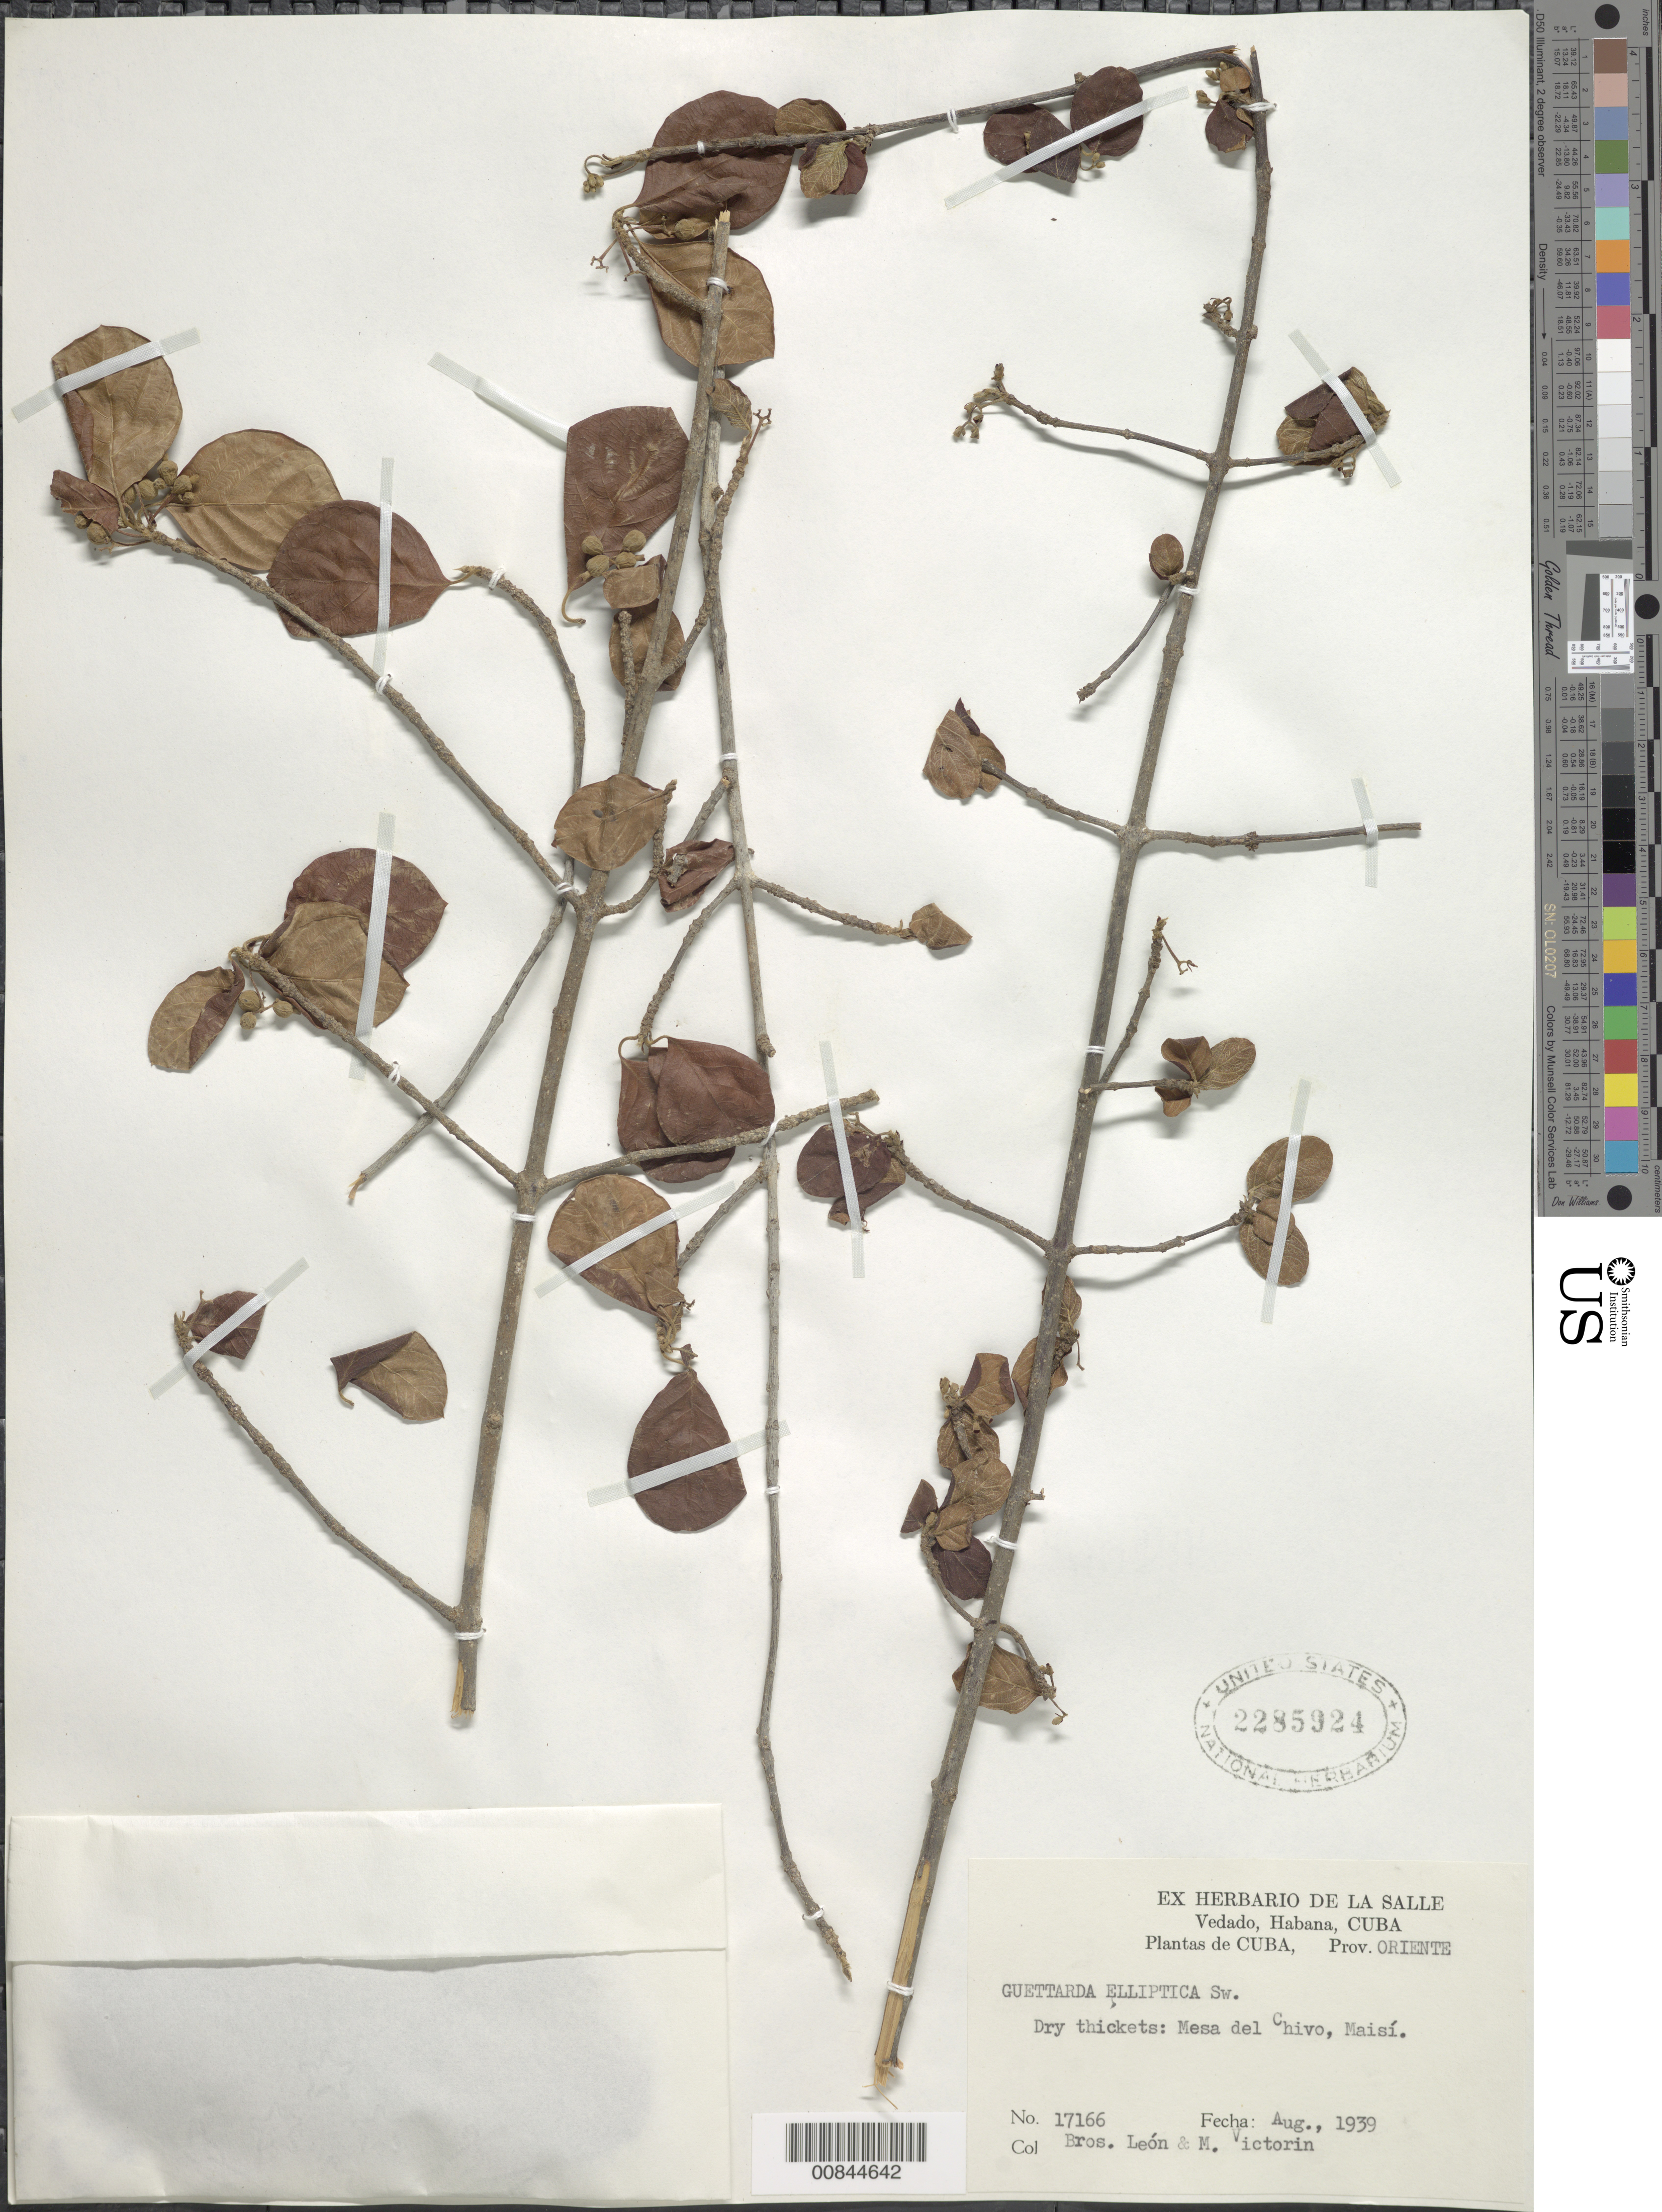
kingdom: Plantae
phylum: Tracheophyta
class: Magnoliopsida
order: Gentianales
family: Rubiaceae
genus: Guettarda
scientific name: Guettarda elliptica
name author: Sw.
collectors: Bro. León & Fr. Marie-Victorin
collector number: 17166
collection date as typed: Aug 1939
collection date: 1939-08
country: Cuba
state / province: Oriente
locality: Mesa del Chivo, Maisí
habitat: Dry thickets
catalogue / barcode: US 2285924